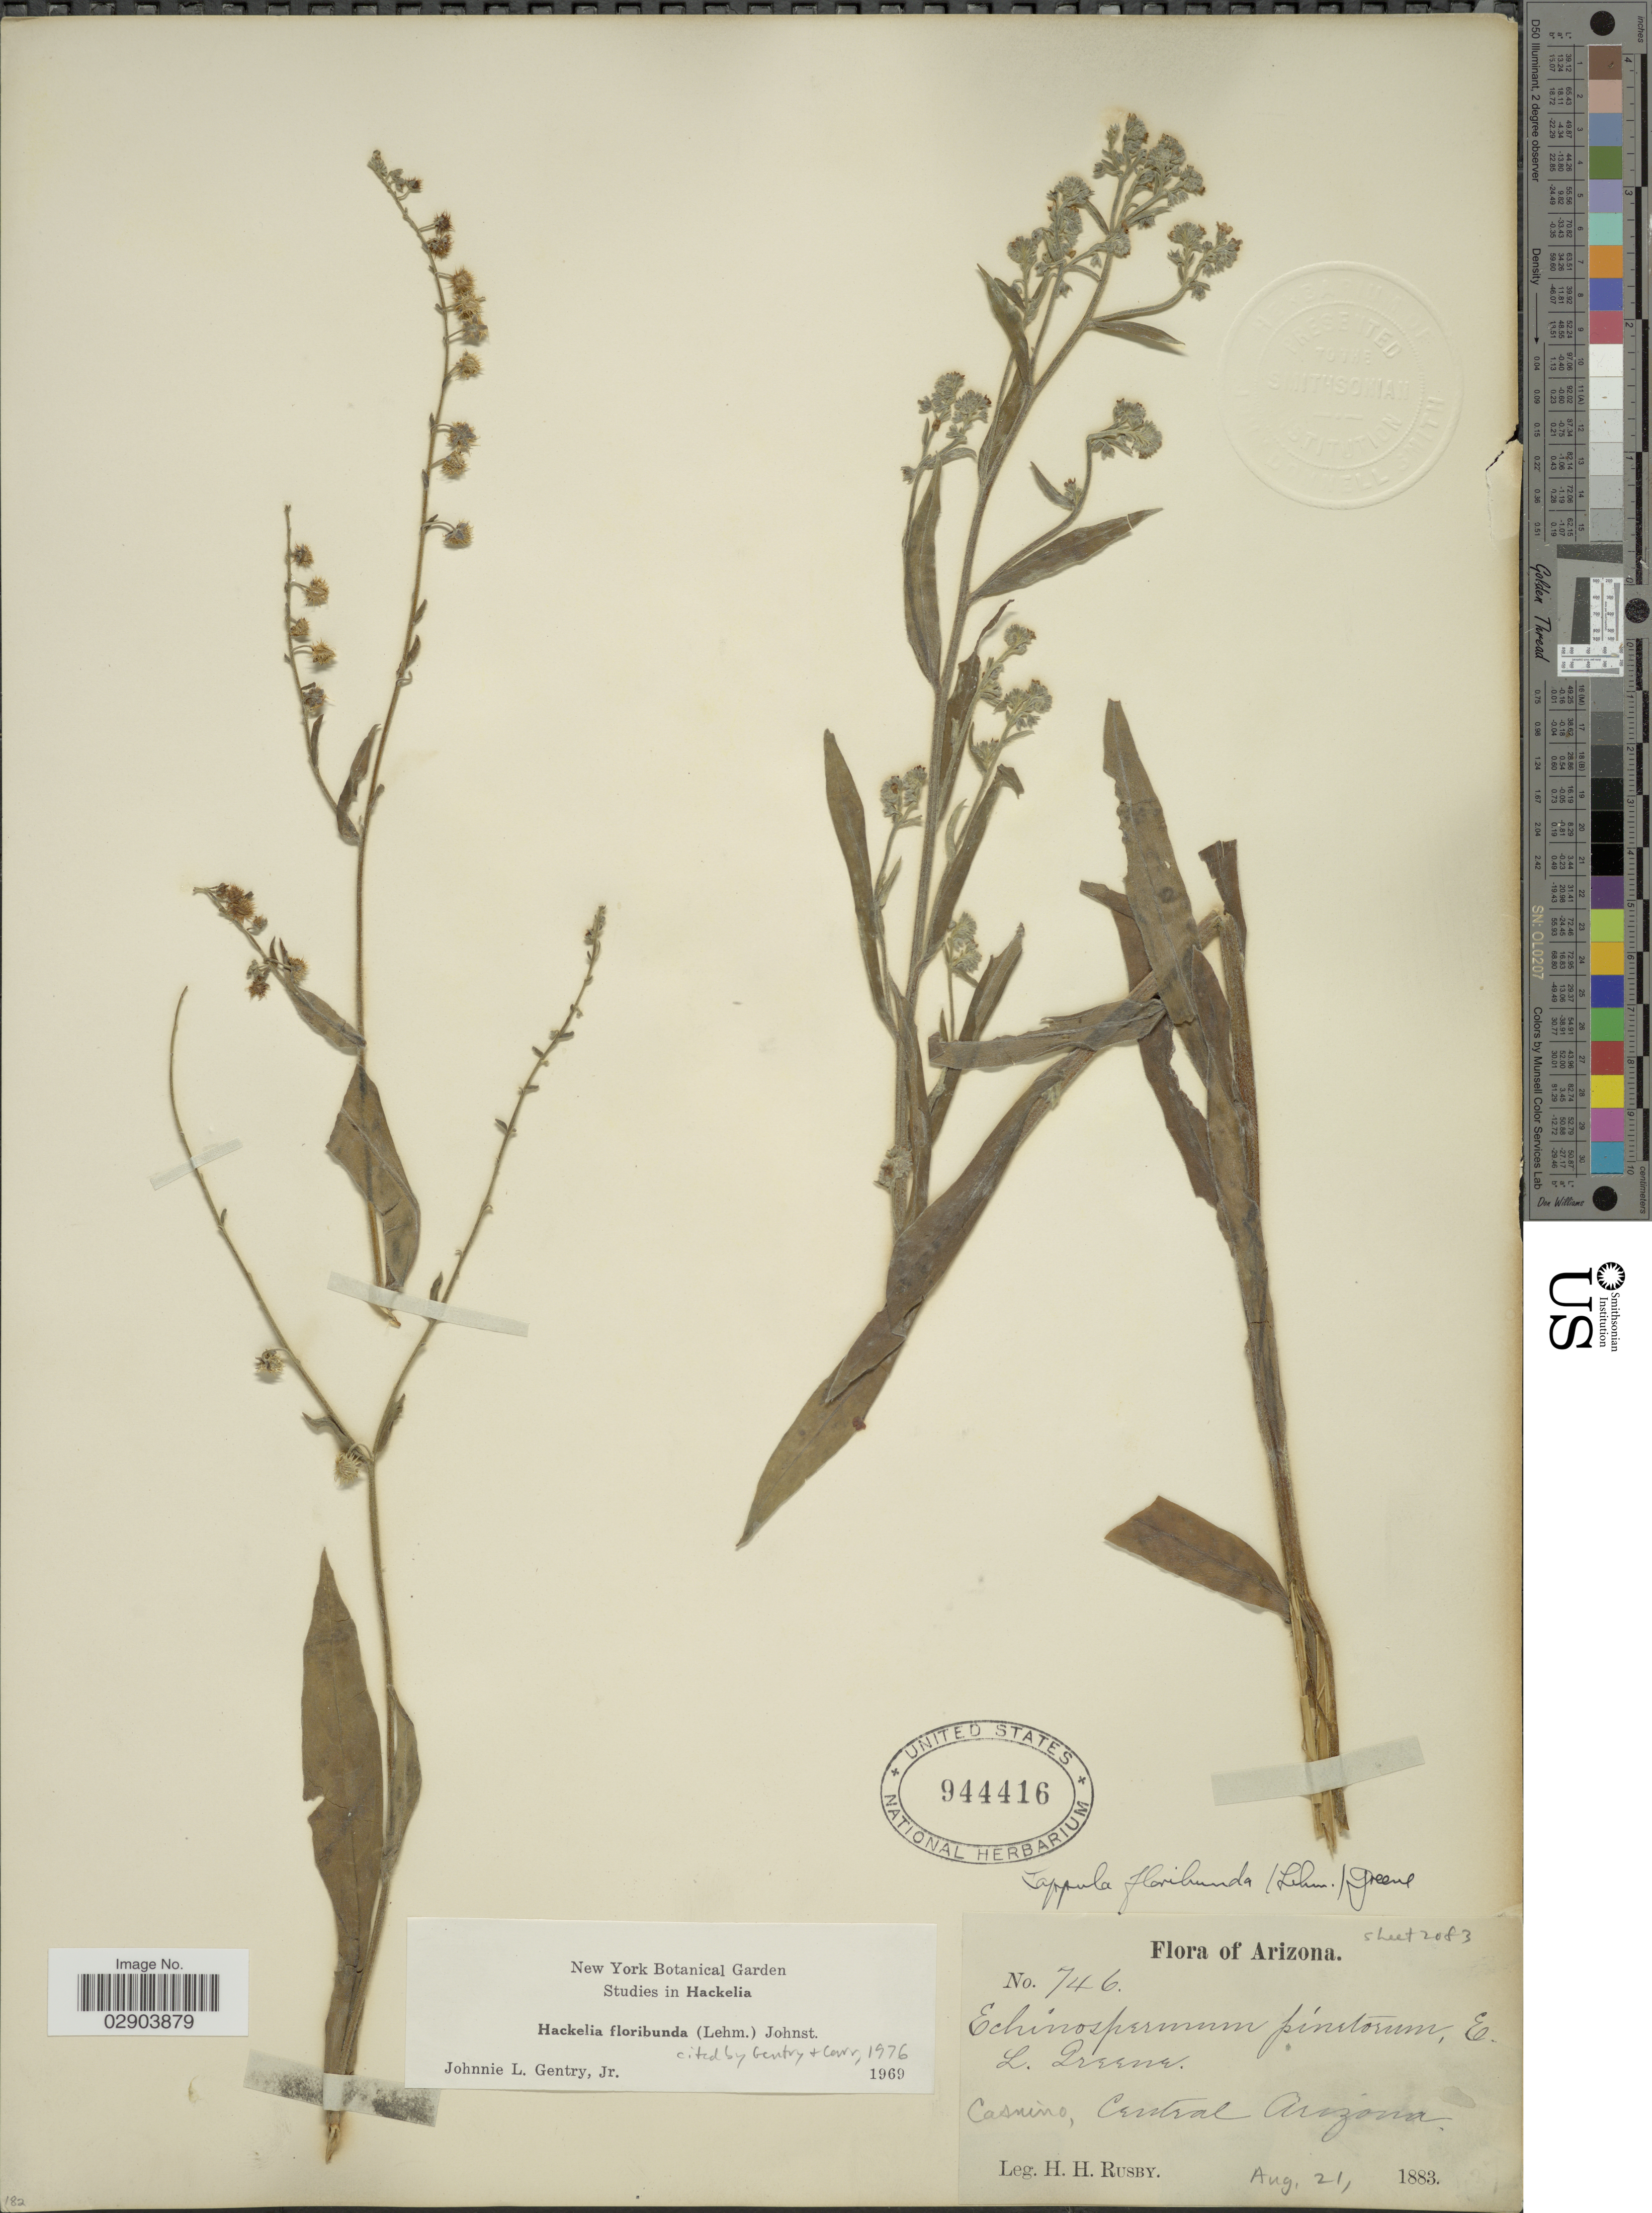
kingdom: Plantae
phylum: Tracheophyta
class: Magnoliopsida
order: Boraginales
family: Boraginaceae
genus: Hackelia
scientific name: Hackelia floribunda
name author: (Lehm.) I.M. Johnst.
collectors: H. H. Rusby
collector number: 746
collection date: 1883-08-21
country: United States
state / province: Arizona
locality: Casnino, Central Arizona.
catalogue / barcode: US 944416